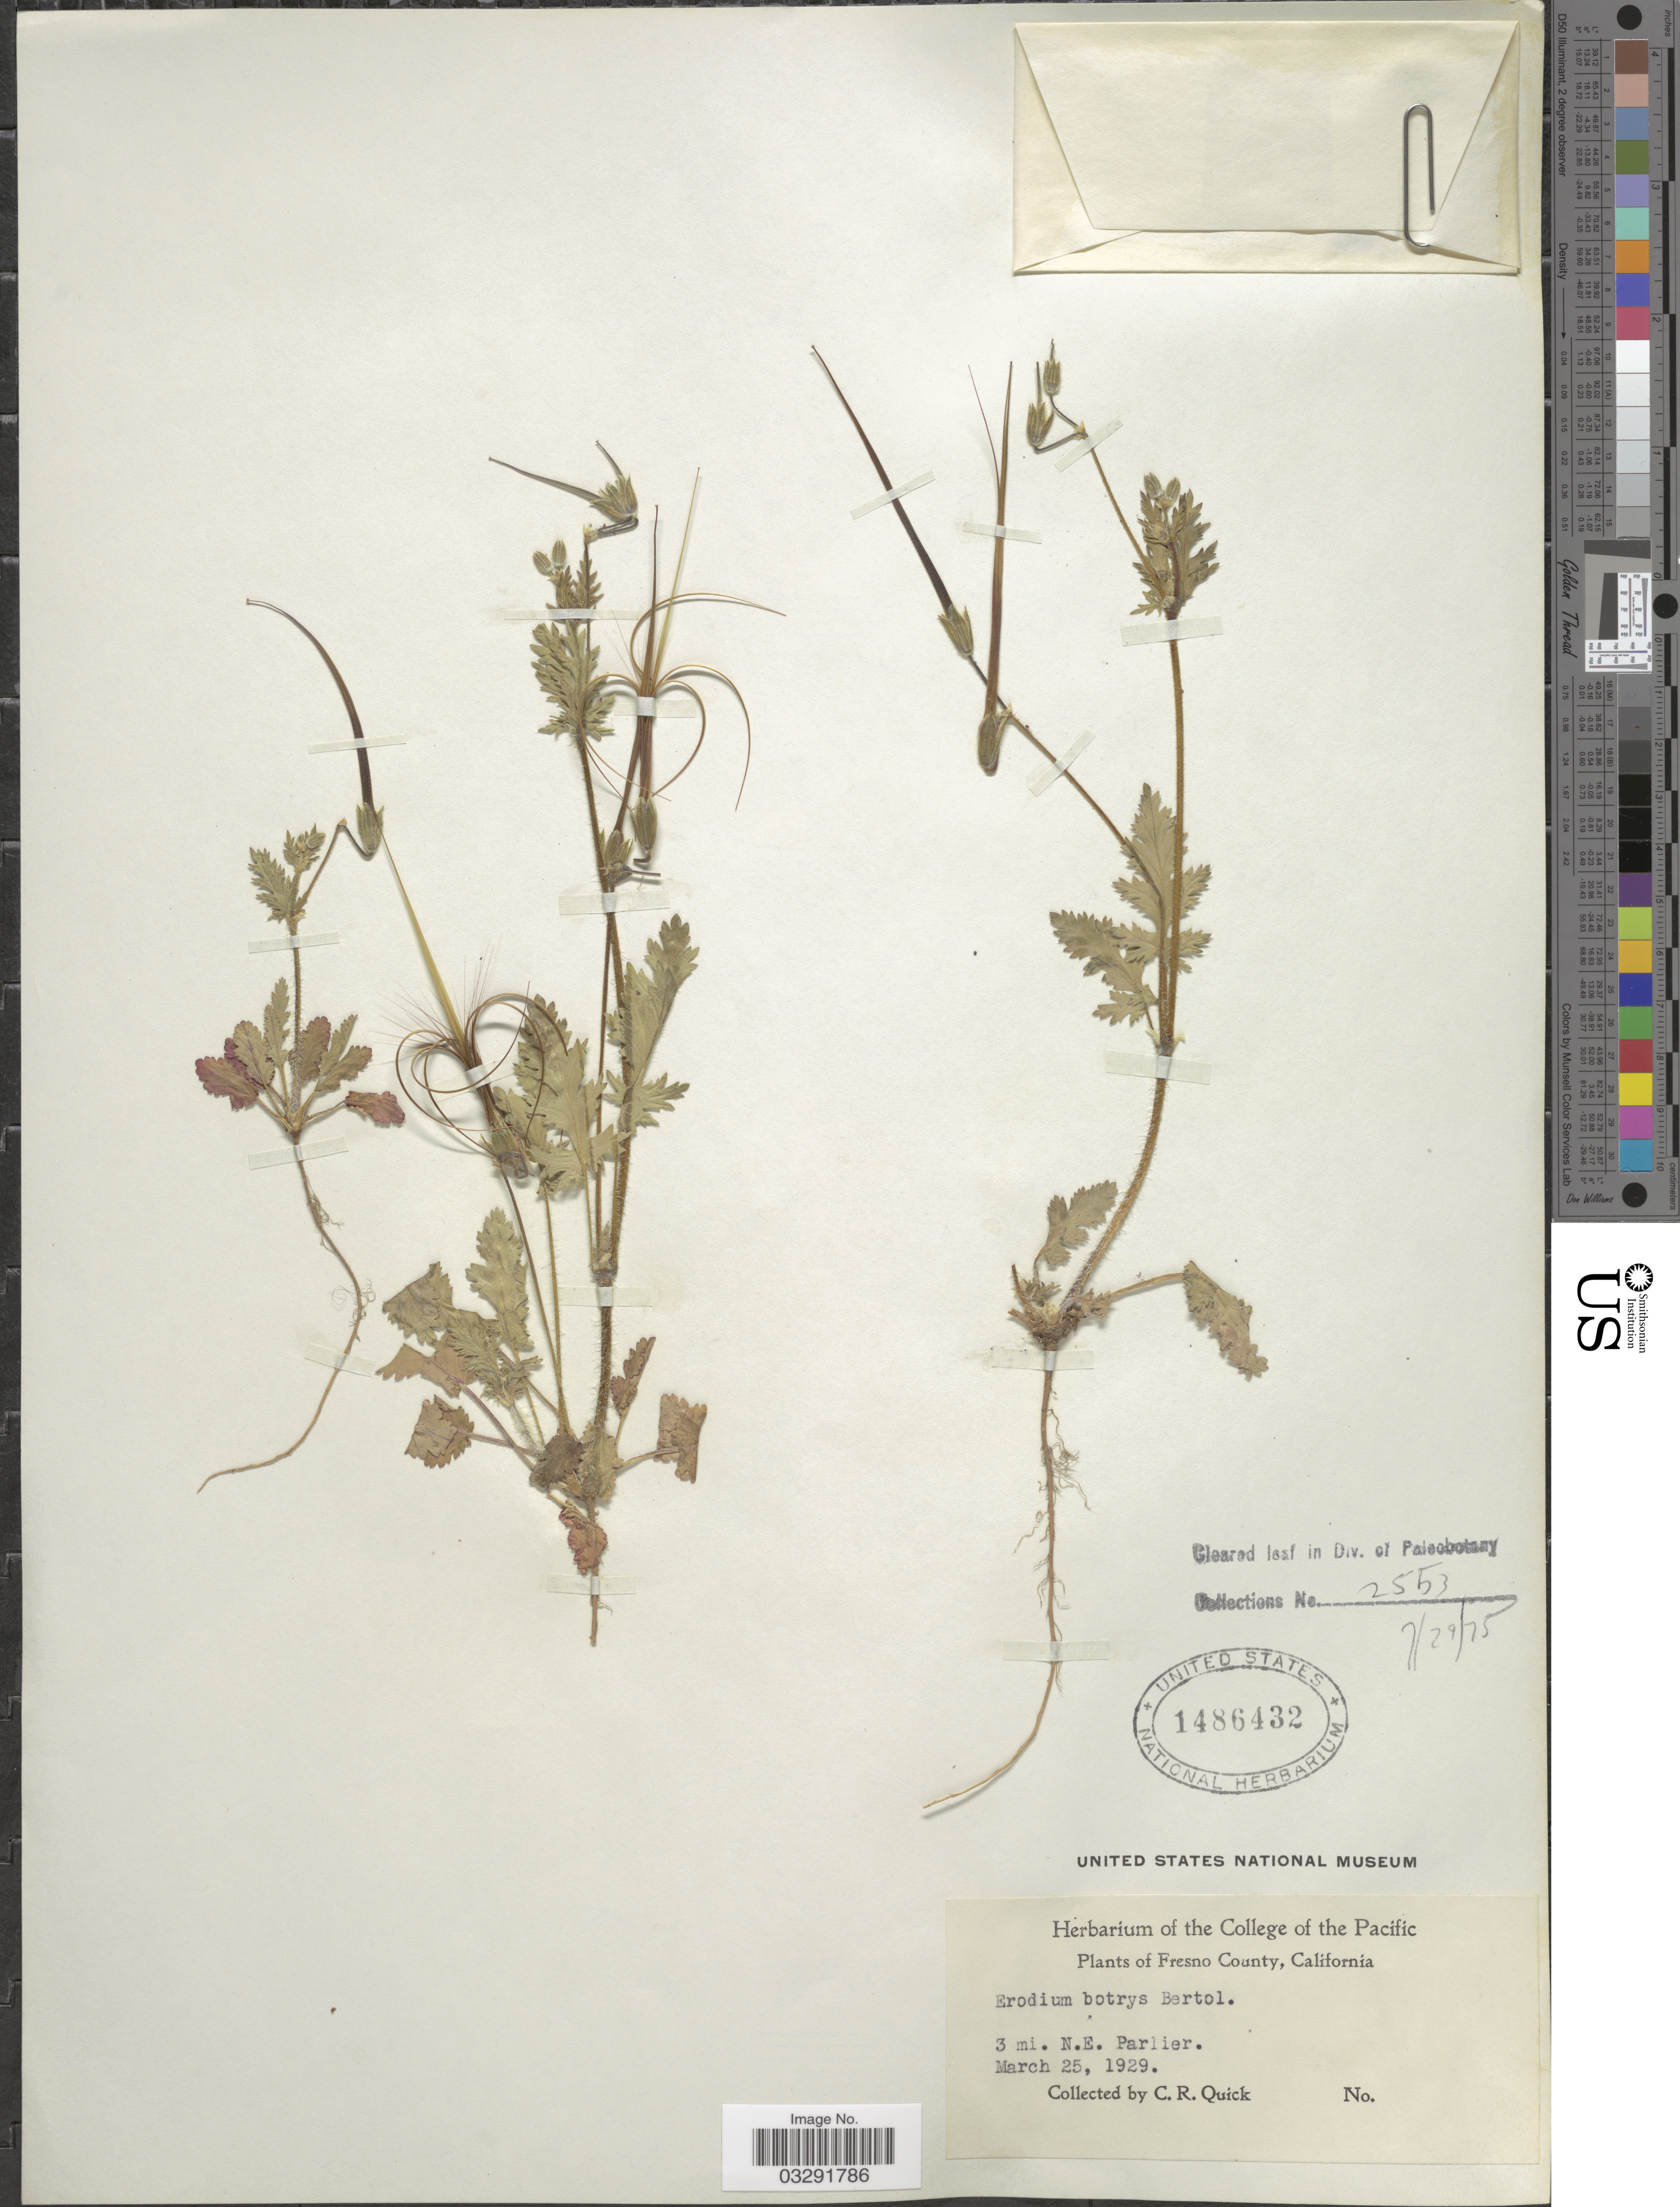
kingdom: Plantae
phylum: Tracheophyta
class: Magnoliopsida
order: Geraniales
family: Geraniaceae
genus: Erodium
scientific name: Erodium botrys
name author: (Cav.) Bertol.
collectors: C. Quick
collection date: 1929-03-25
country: United States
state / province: California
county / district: Fresno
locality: Fresno County. 3 mi. N.E. Parlier.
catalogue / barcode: US 1486432